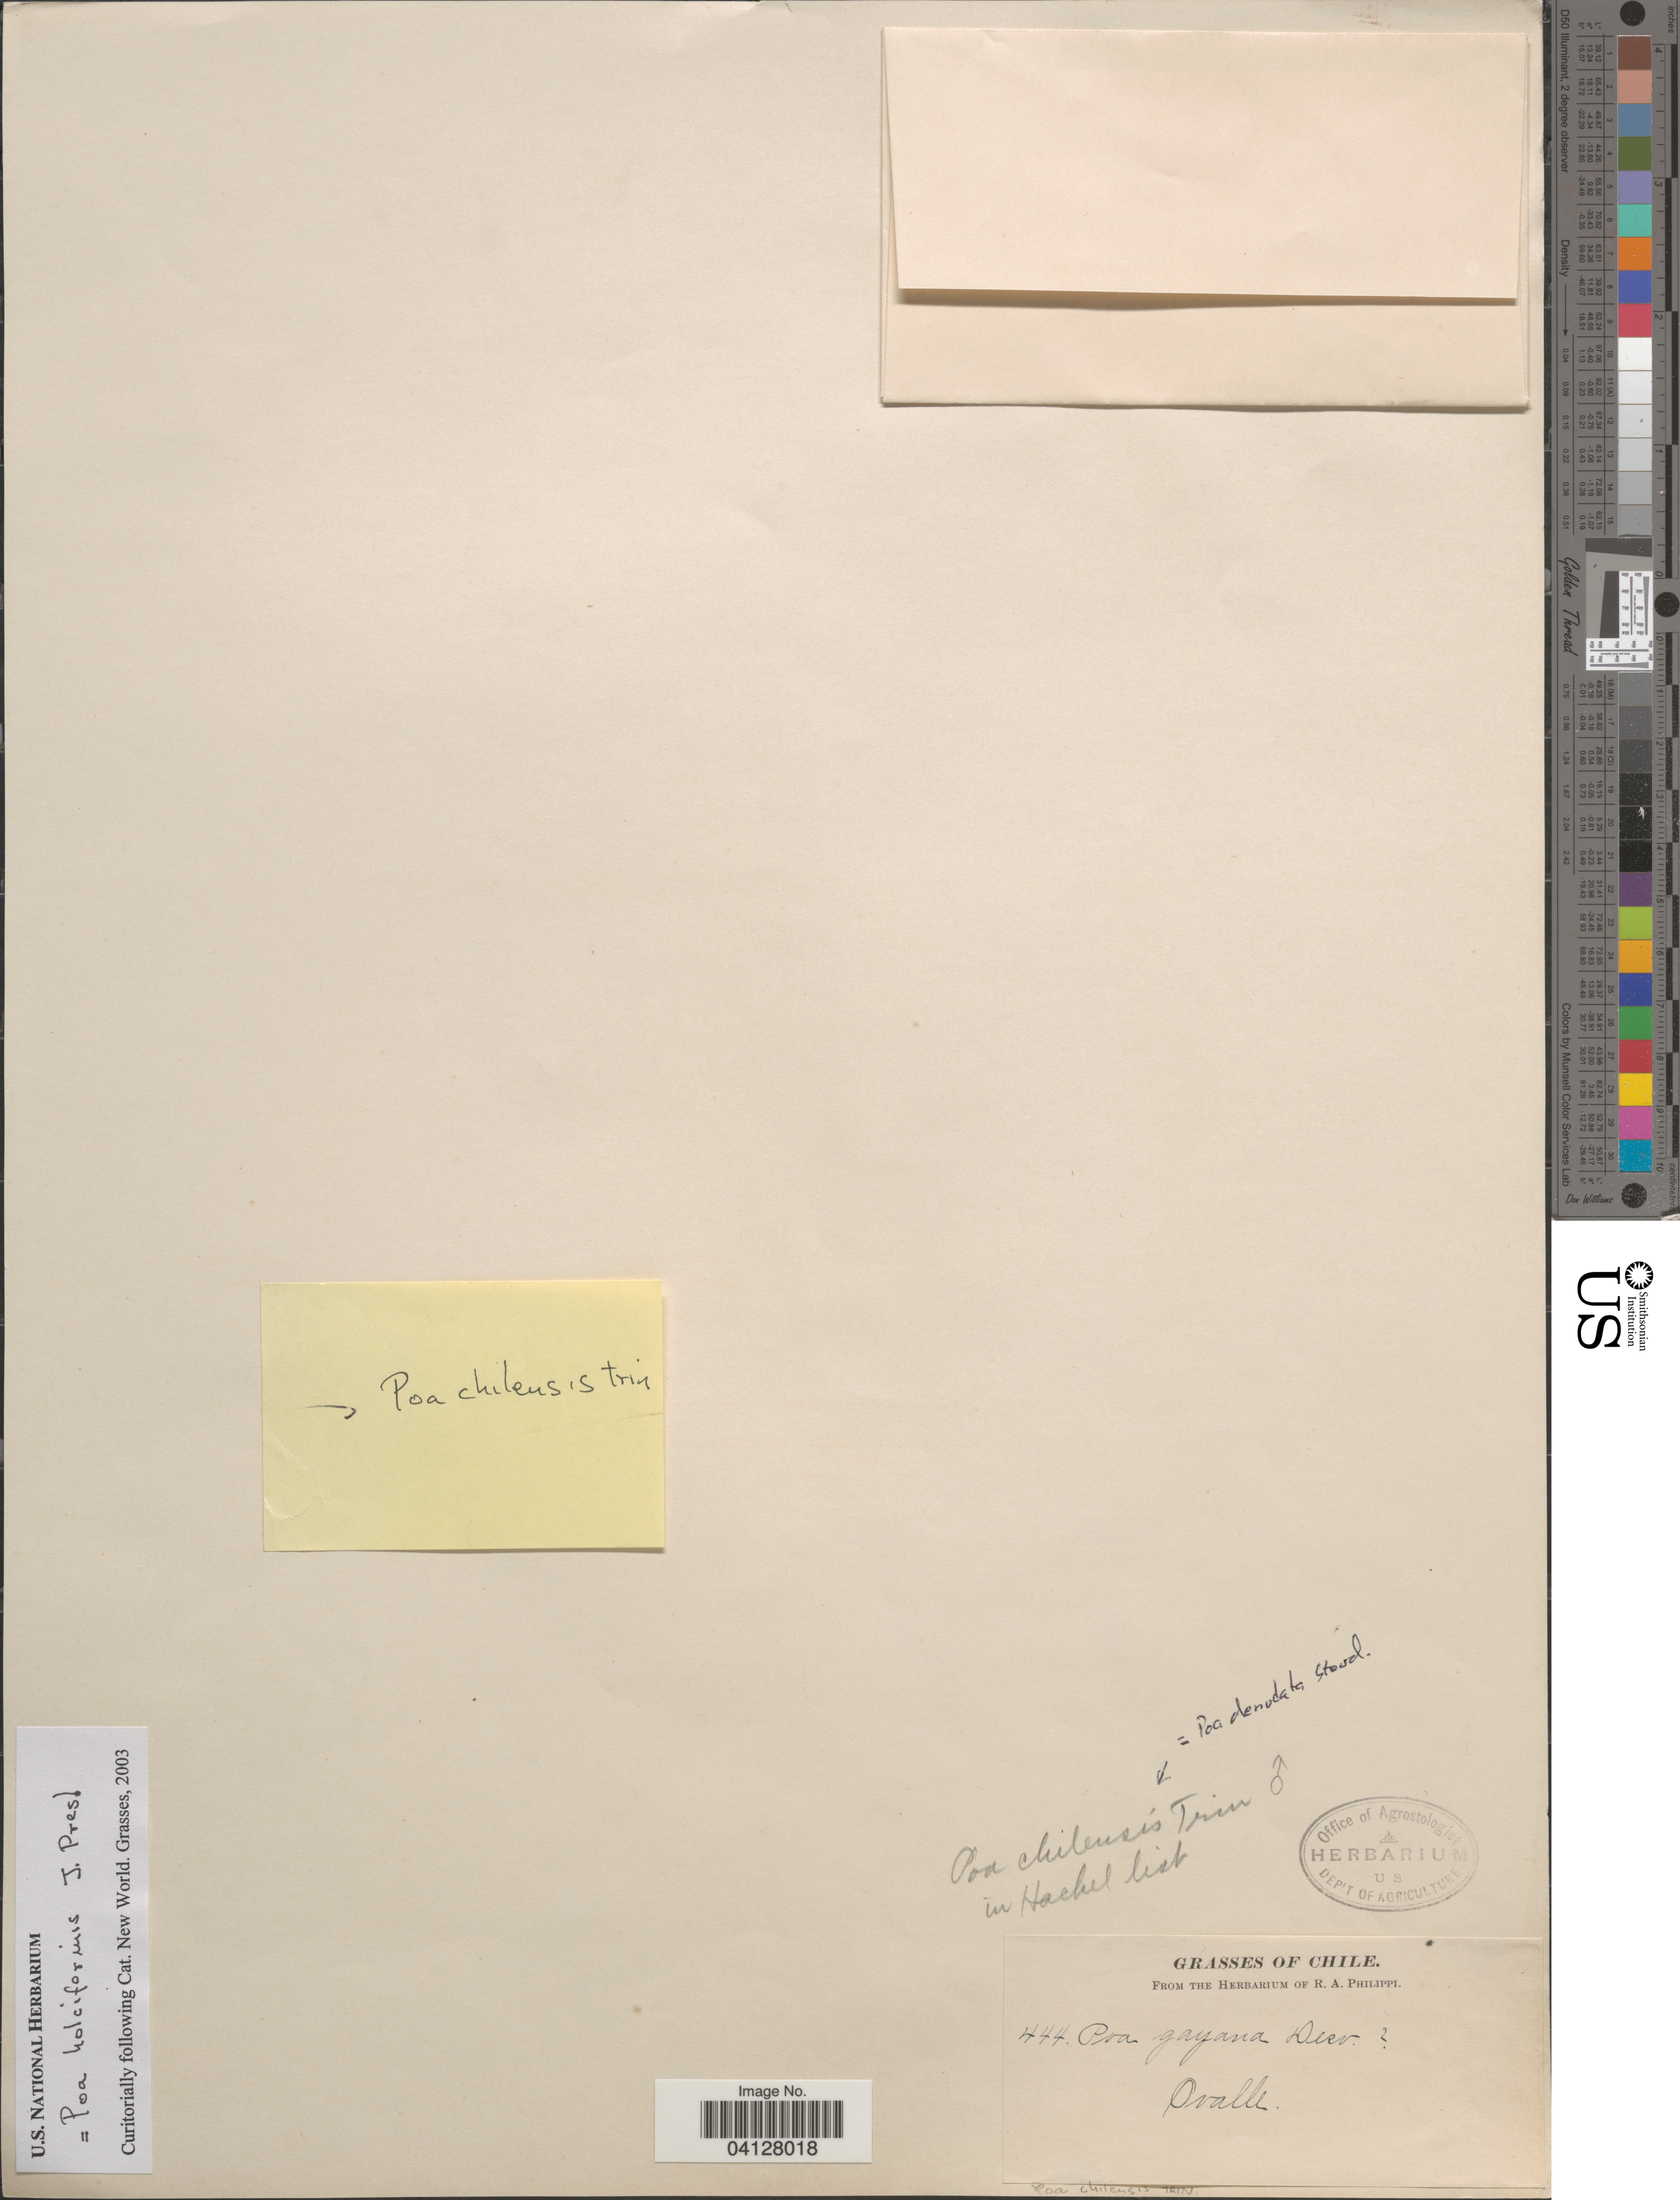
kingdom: Plantae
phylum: Tracheophyta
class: Liliopsida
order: Poales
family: Poaceae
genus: Poa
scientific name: Poa holciformis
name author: J. Presl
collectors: ex. herb. R.A. Philippi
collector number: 444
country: Chile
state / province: Coquimbo (IV)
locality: Ovalle.